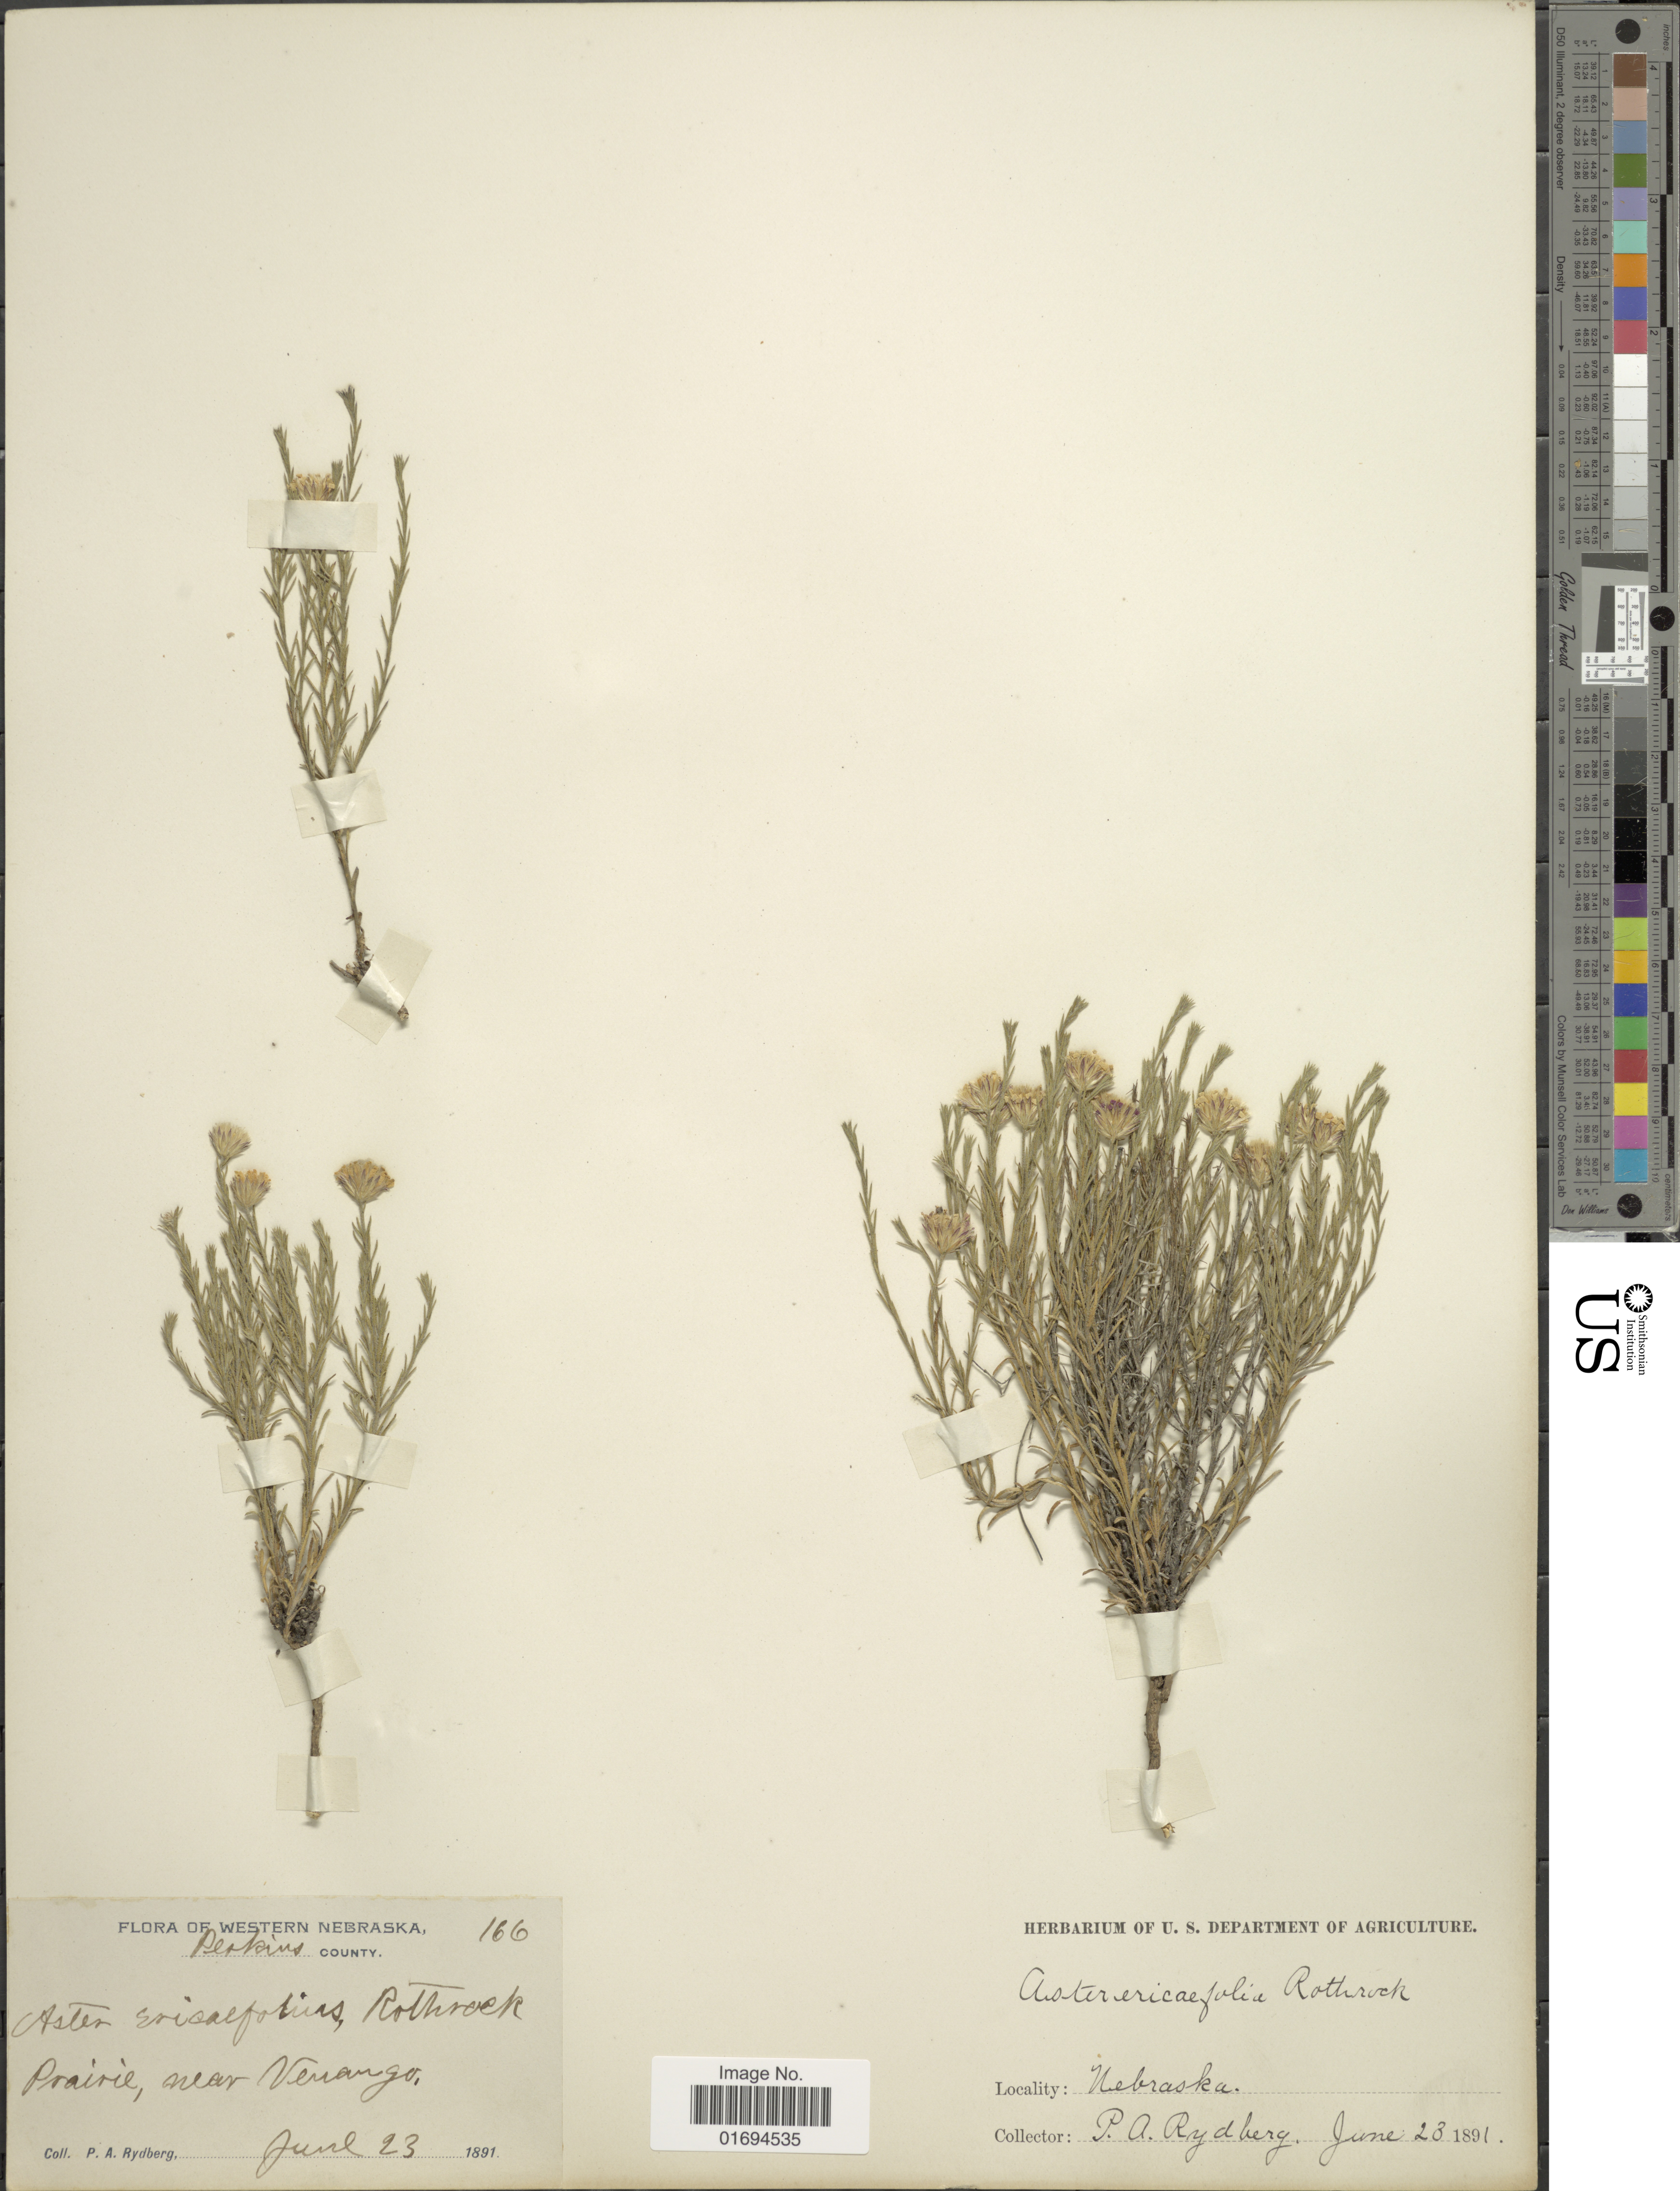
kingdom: Plantae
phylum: Tracheophyta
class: Magnoliopsida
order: Asterales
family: Asteraceae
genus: Chaetopappa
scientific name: Chaetopappa ericoides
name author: (Torr.) G.L. Nesom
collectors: P. A. Rydberg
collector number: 166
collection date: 1891-06-23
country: United States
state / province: Nebraska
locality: Western Nebraska, Perkins County, near Venango